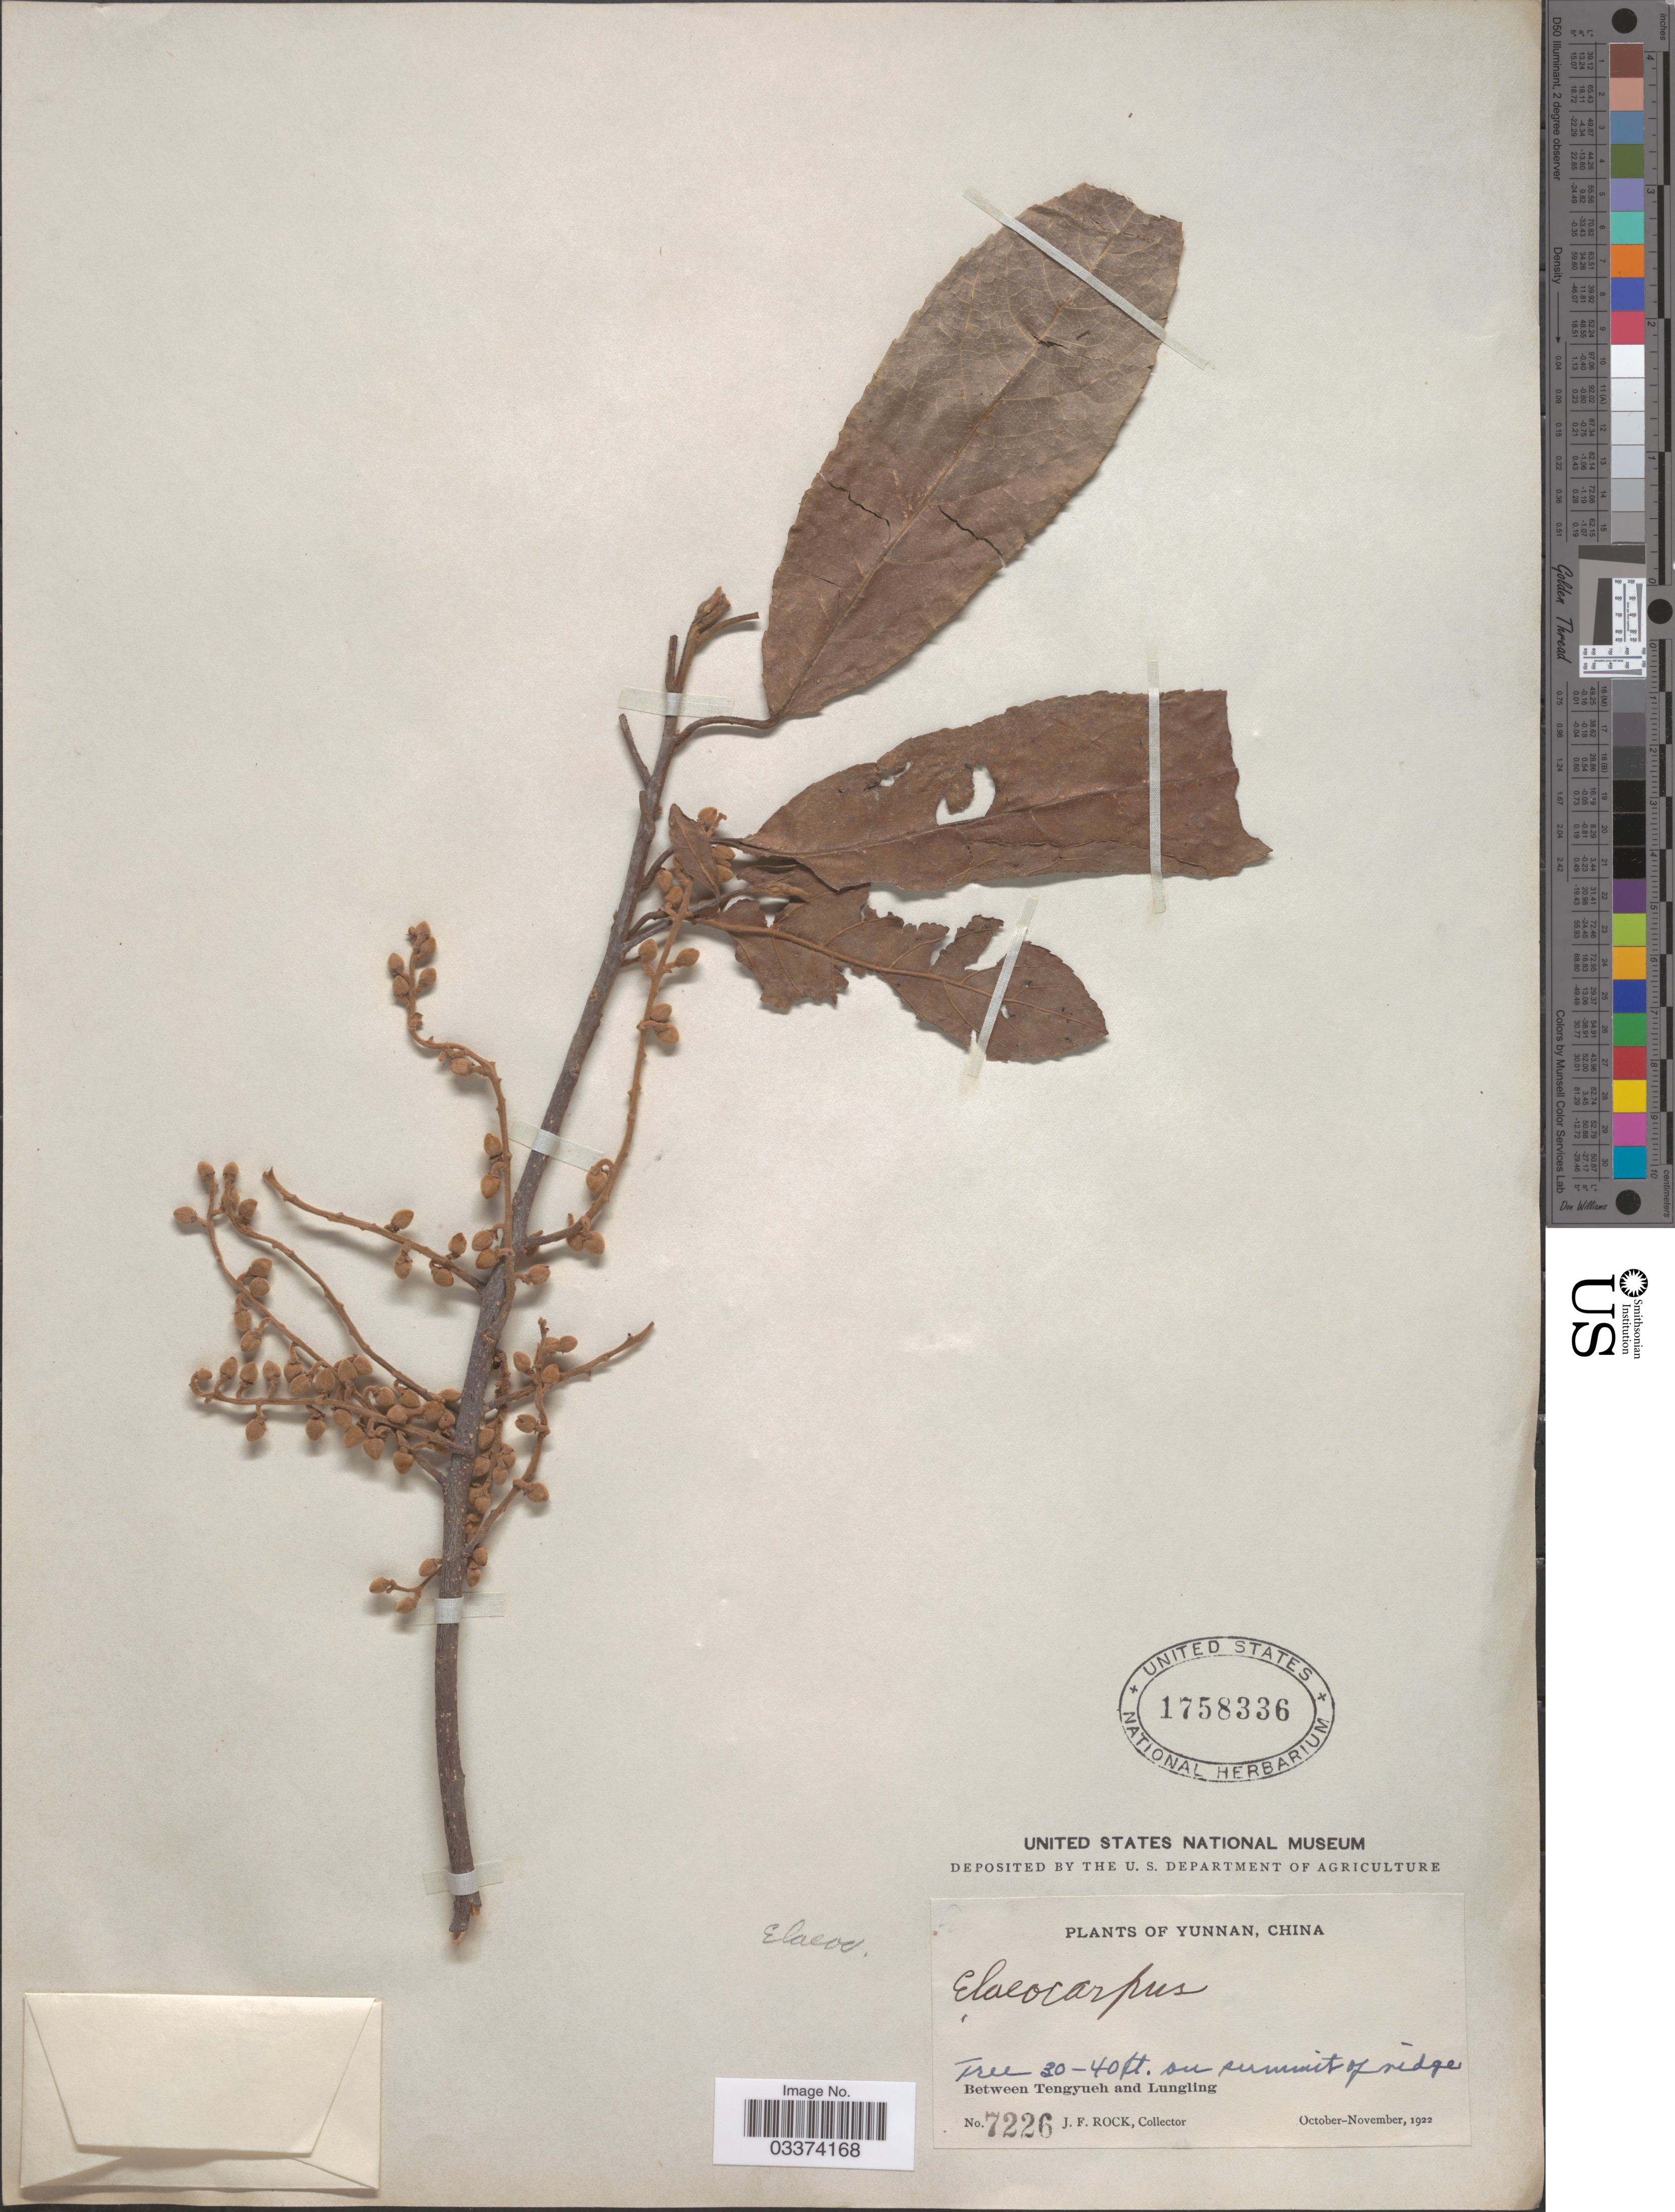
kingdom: Plantae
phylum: Tracheophyta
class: Magnoliopsida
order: Oxalidales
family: Elaeocarpaceae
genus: Elaeocarpus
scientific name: Elaeocarpus sp.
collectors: J. Rock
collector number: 7226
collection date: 1922-10/1922-11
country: China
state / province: Yunnan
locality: Between Tengyueh and Lungling.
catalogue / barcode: US 1758336